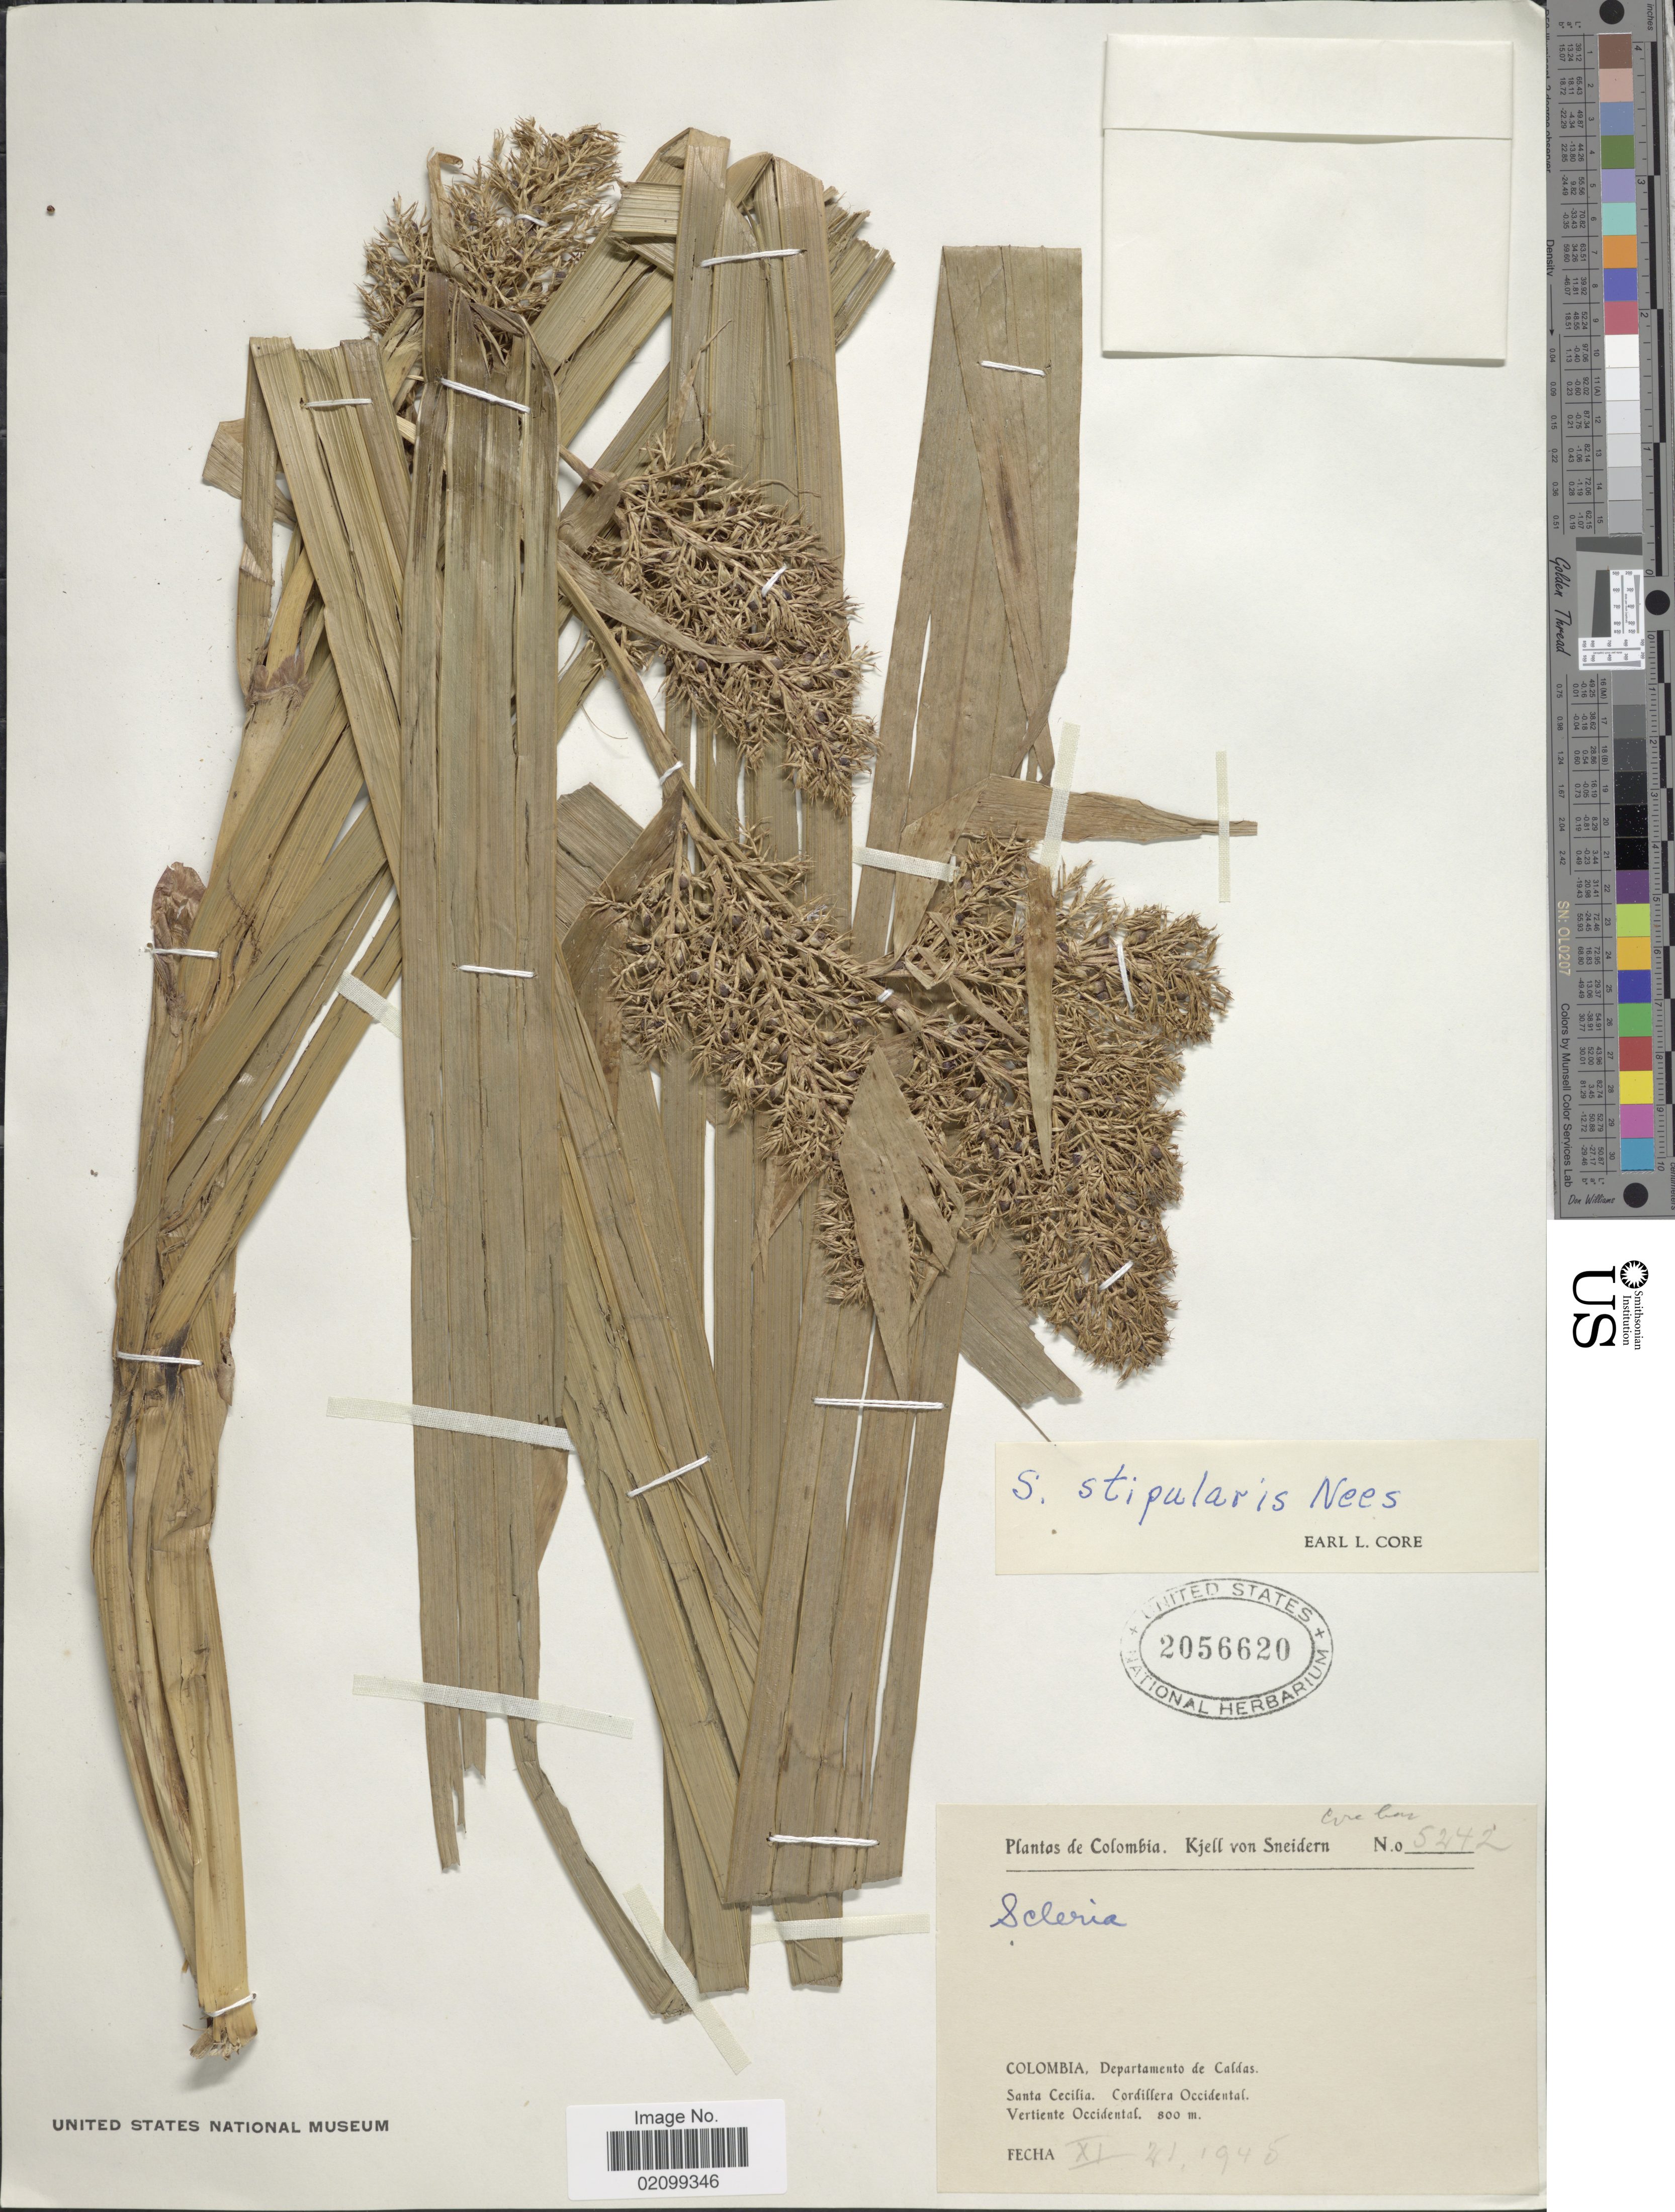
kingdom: Plantae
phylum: Tracheophyta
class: Liliopsida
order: Poales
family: Cyperaceae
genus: Scleria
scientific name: Scleria stipularis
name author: Nees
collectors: K. von Sneidern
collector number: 5242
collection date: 1945-11-21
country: Colombia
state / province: Caldas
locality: Santa Cecilia. Cordillera Occidentl. Vertiente Occidental.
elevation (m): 800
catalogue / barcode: US 2056620